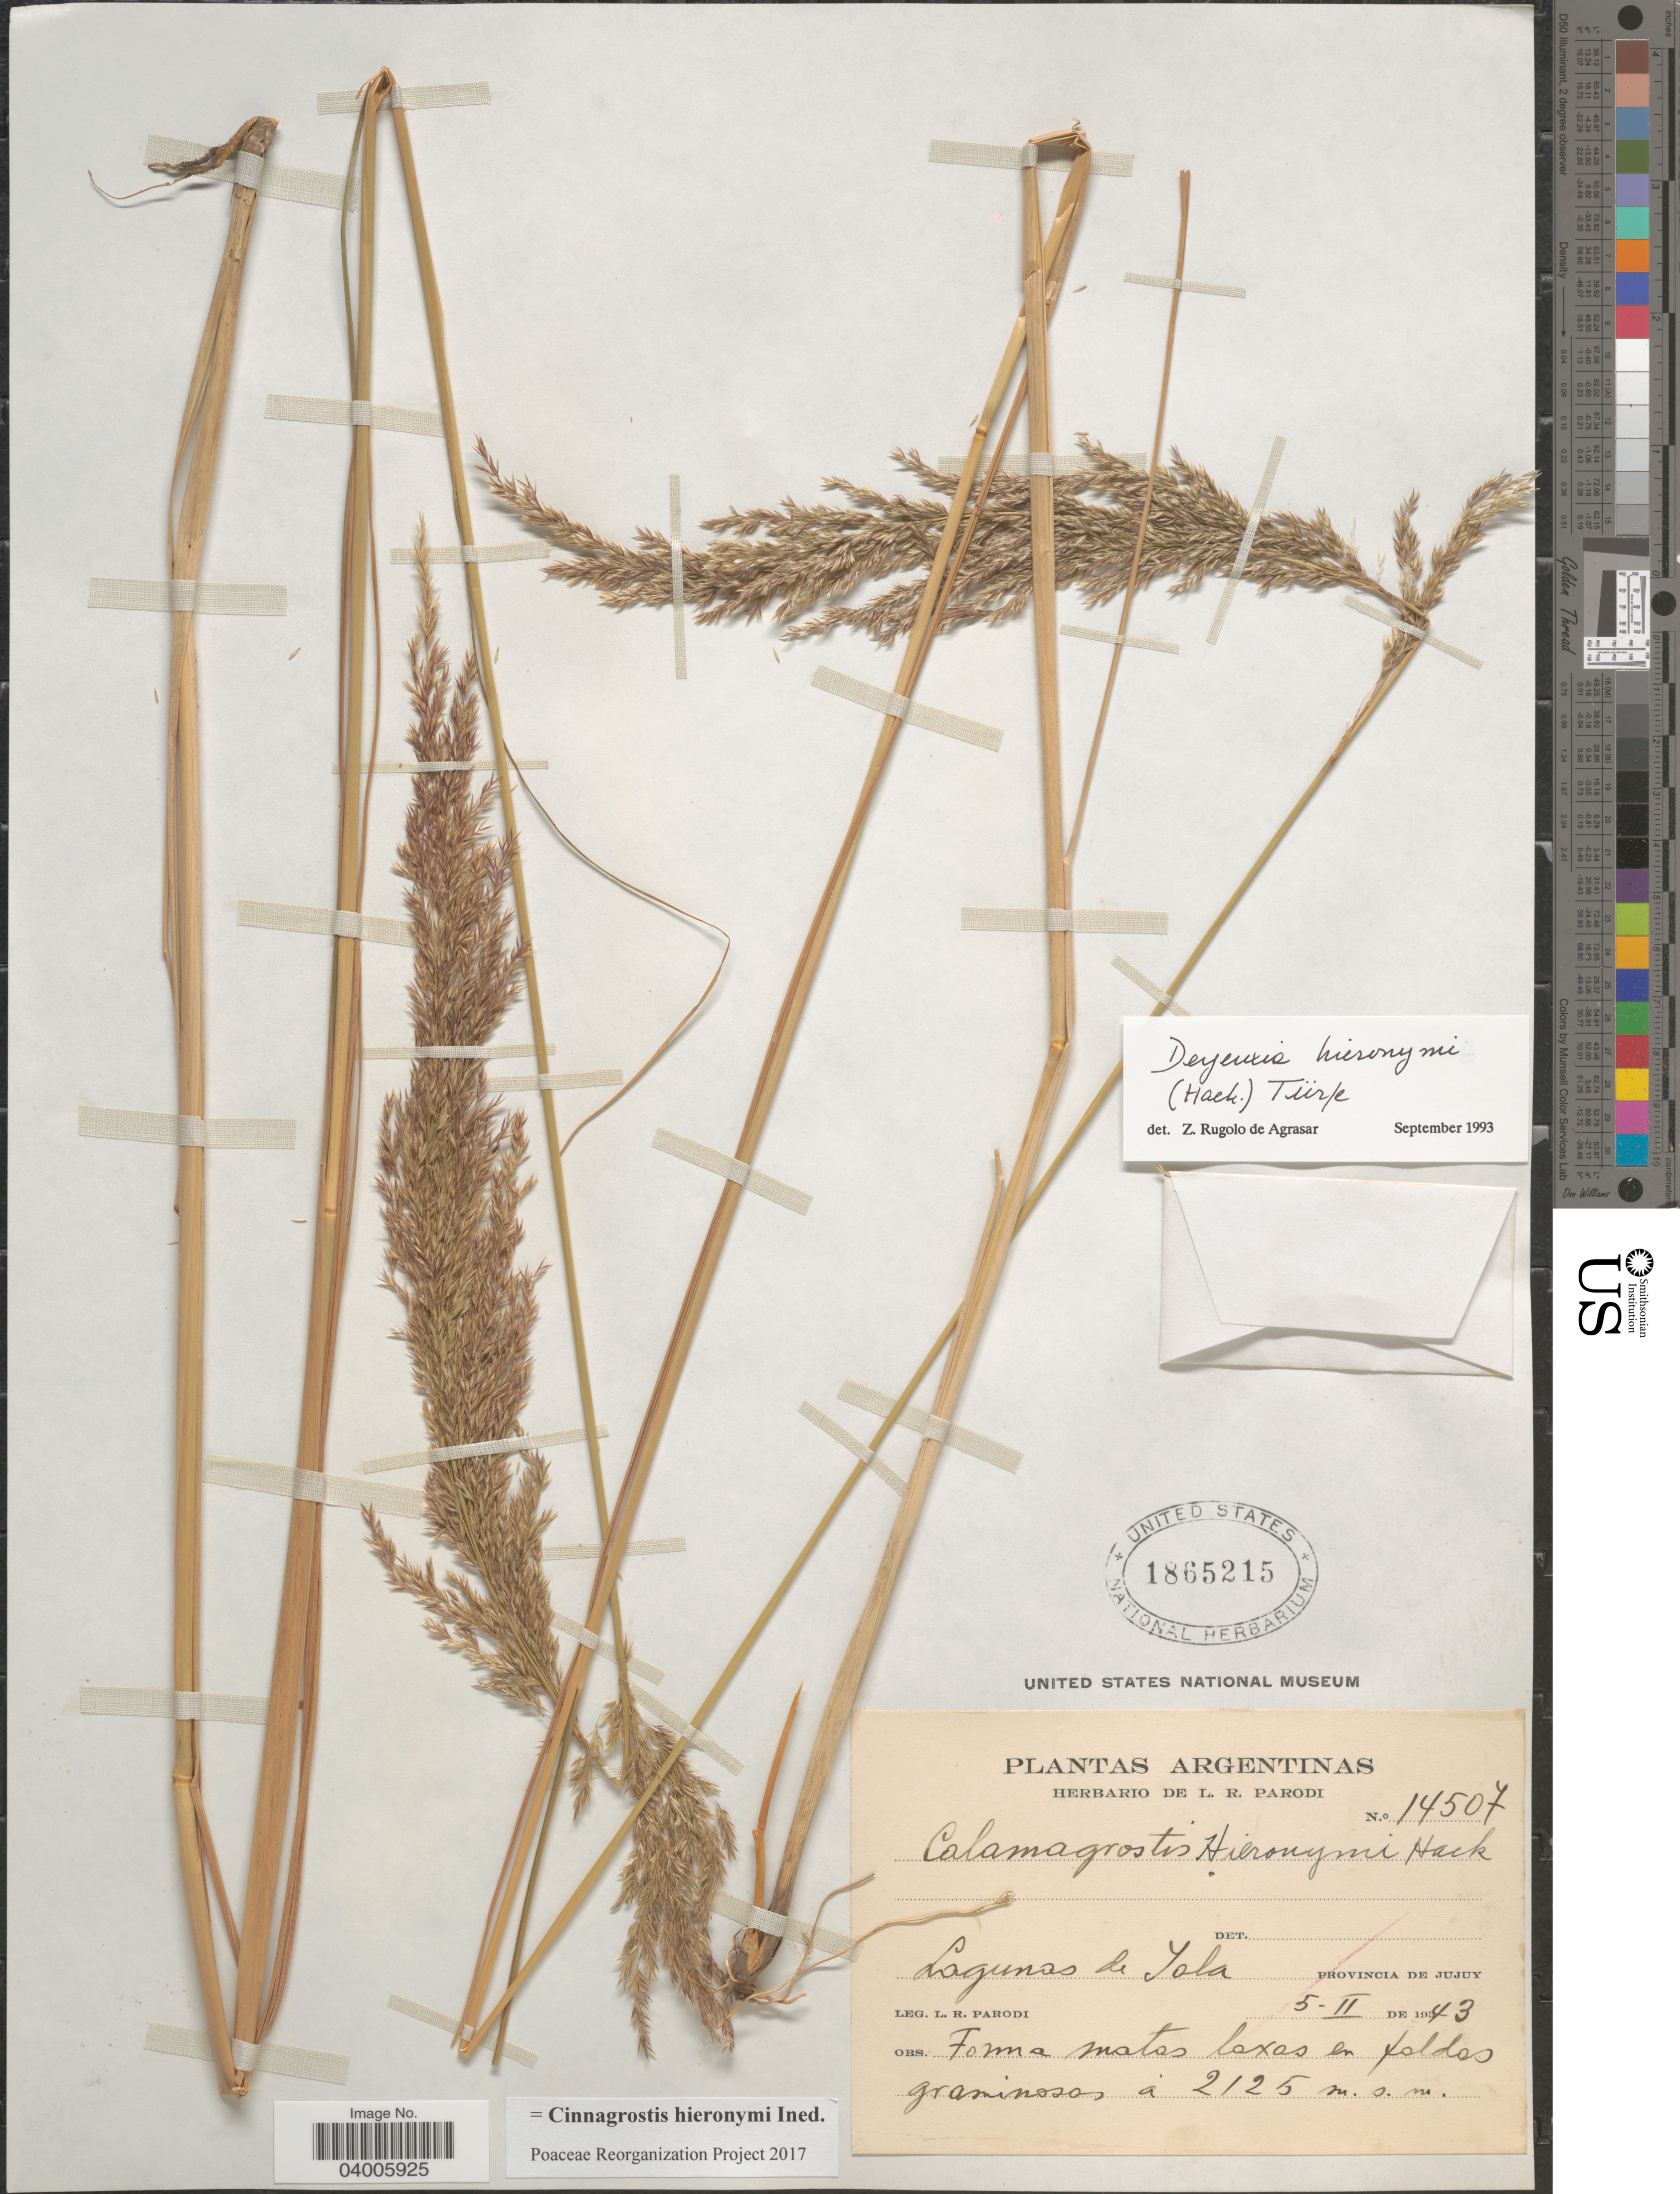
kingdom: Plantae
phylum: Tracheophyta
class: Liliopsida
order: Poales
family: Poaceae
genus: Cinnagrostis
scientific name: Cinnagrostis hieronymi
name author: (Hack.) P.M. Peterson et al.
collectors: L. R. Parodi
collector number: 14507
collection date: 1943-02-05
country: Argentina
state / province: Jujuy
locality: Lagunas de Yala.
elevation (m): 2125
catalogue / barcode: US 1865215